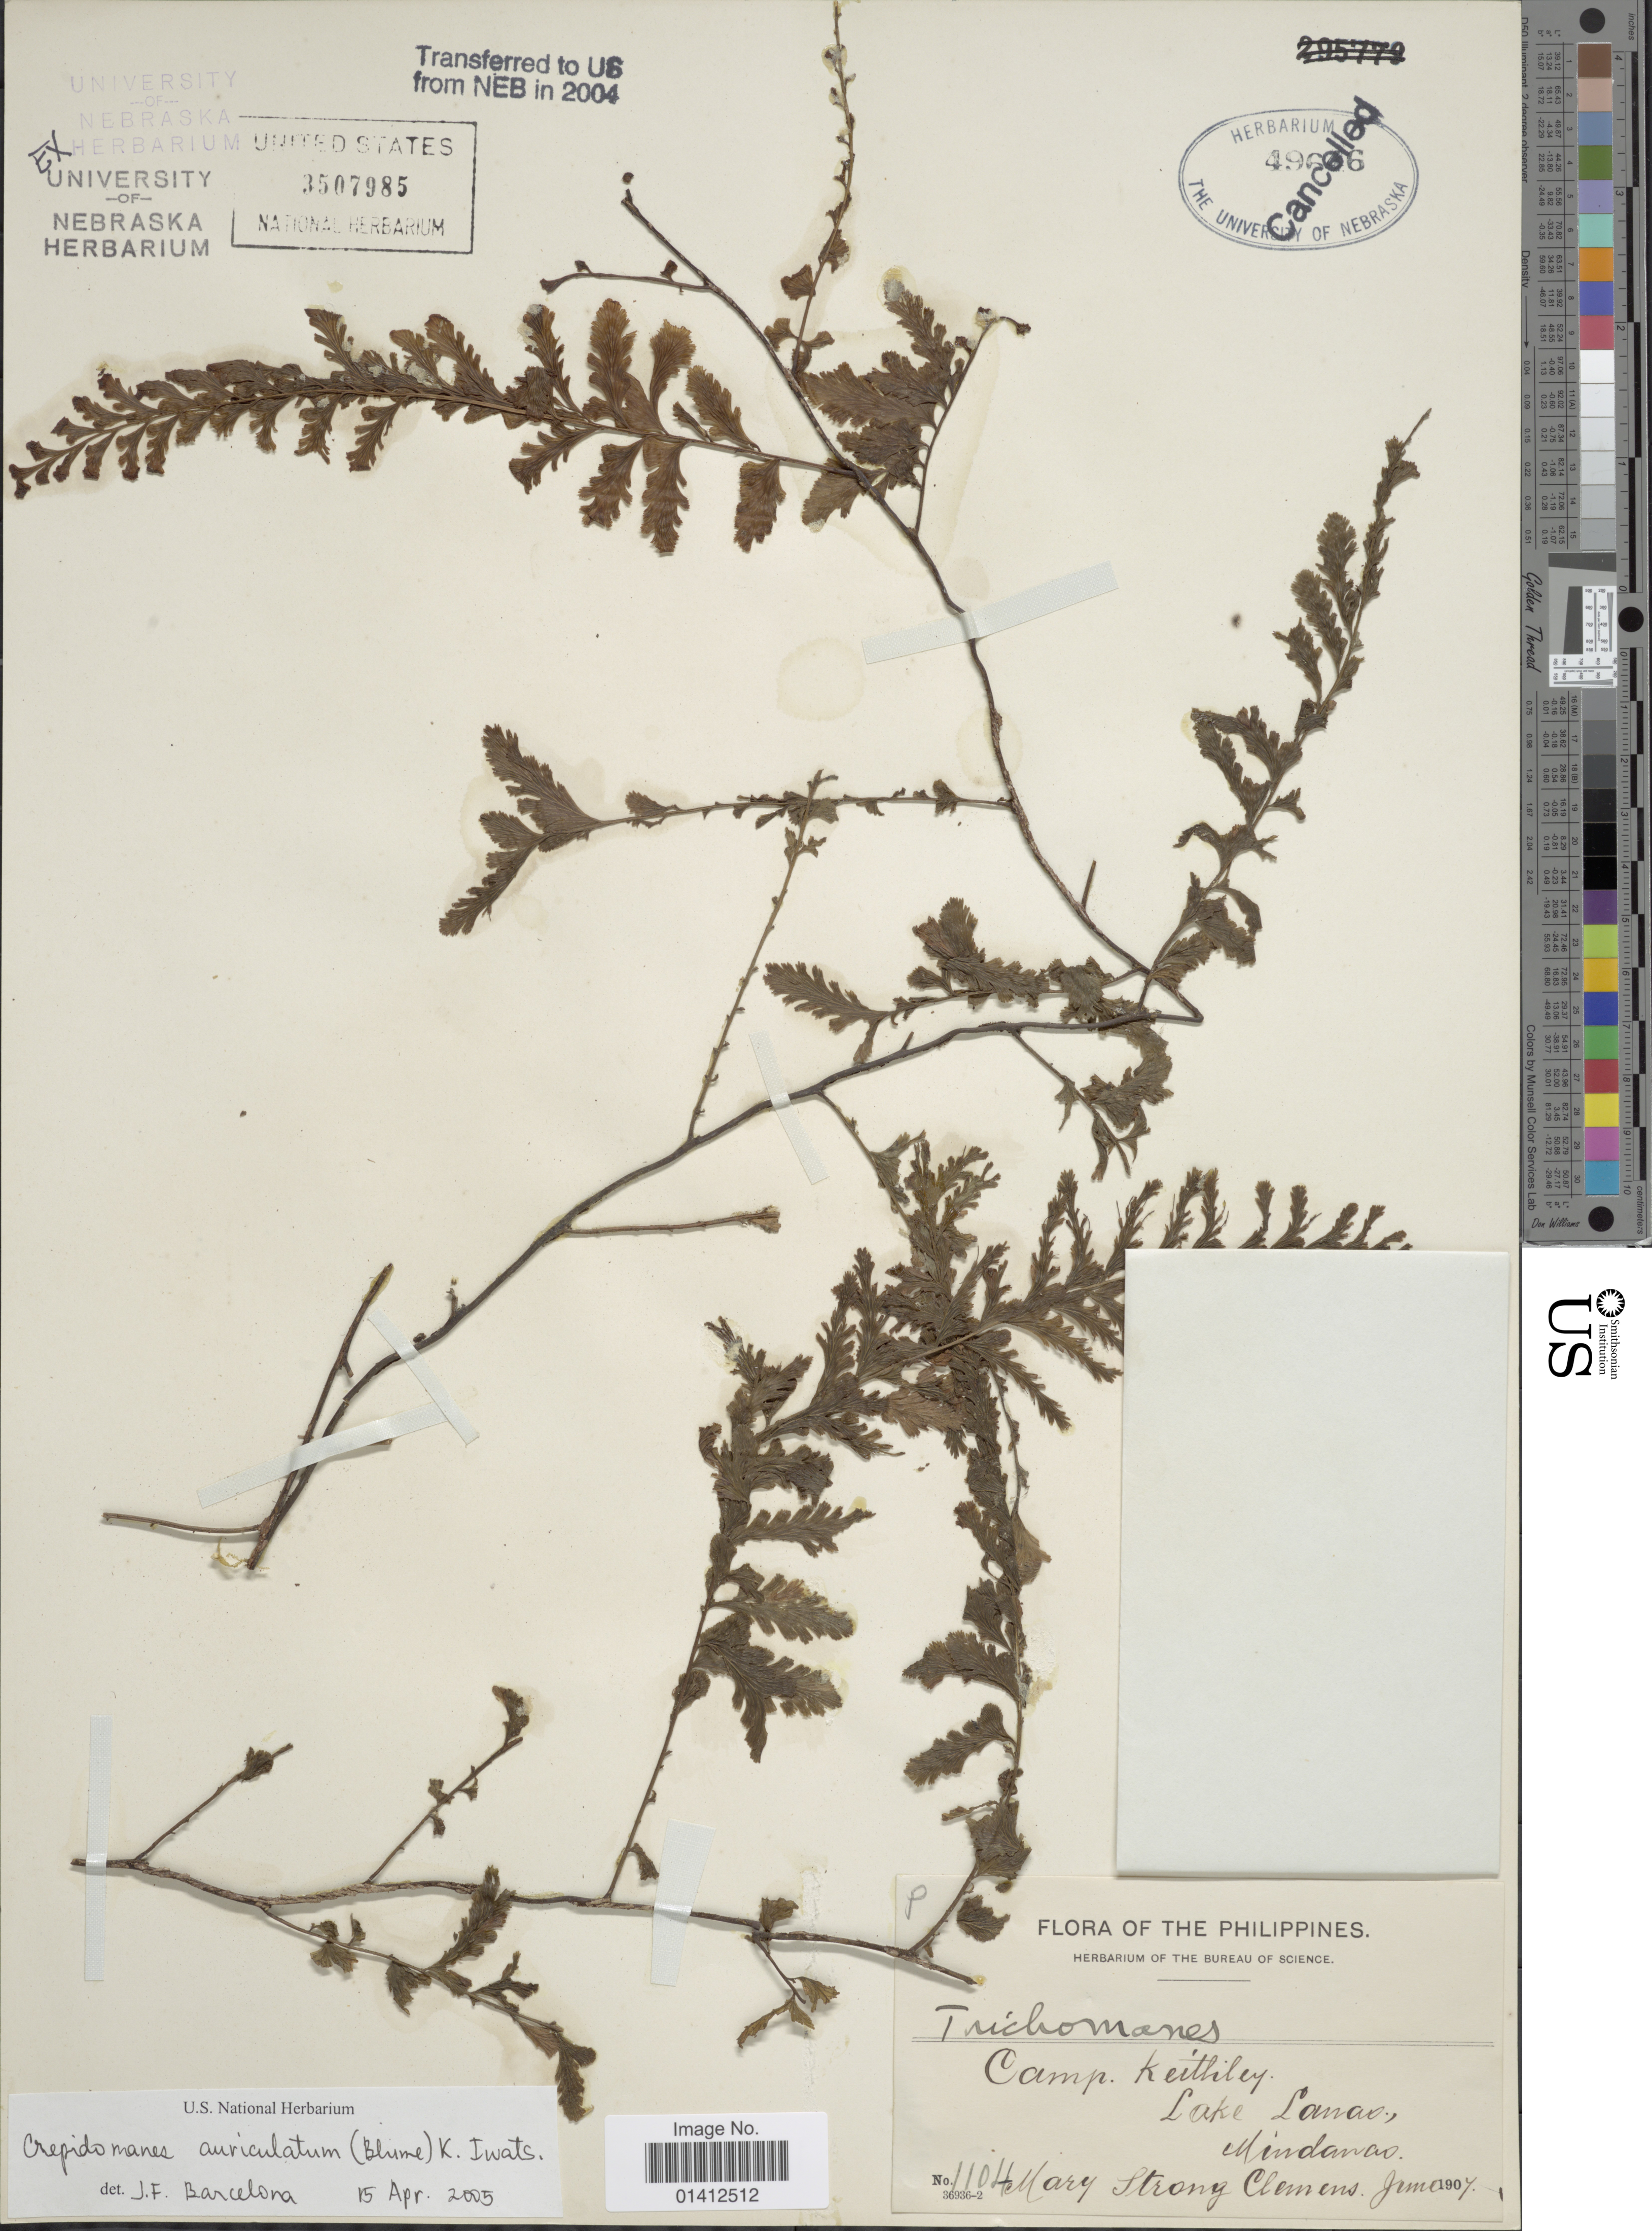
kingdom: Plantae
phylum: Tracheophyta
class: Polypodiopsida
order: Hymenophyllales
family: Hymenophyllaceae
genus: Vandenboschia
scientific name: Vandenboschia auriculata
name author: (Blume) Copel.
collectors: M. S. Clemens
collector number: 1104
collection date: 1907-06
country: Philippines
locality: Camp Keithley Lake Lanao, Mindanao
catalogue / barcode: US 3507985